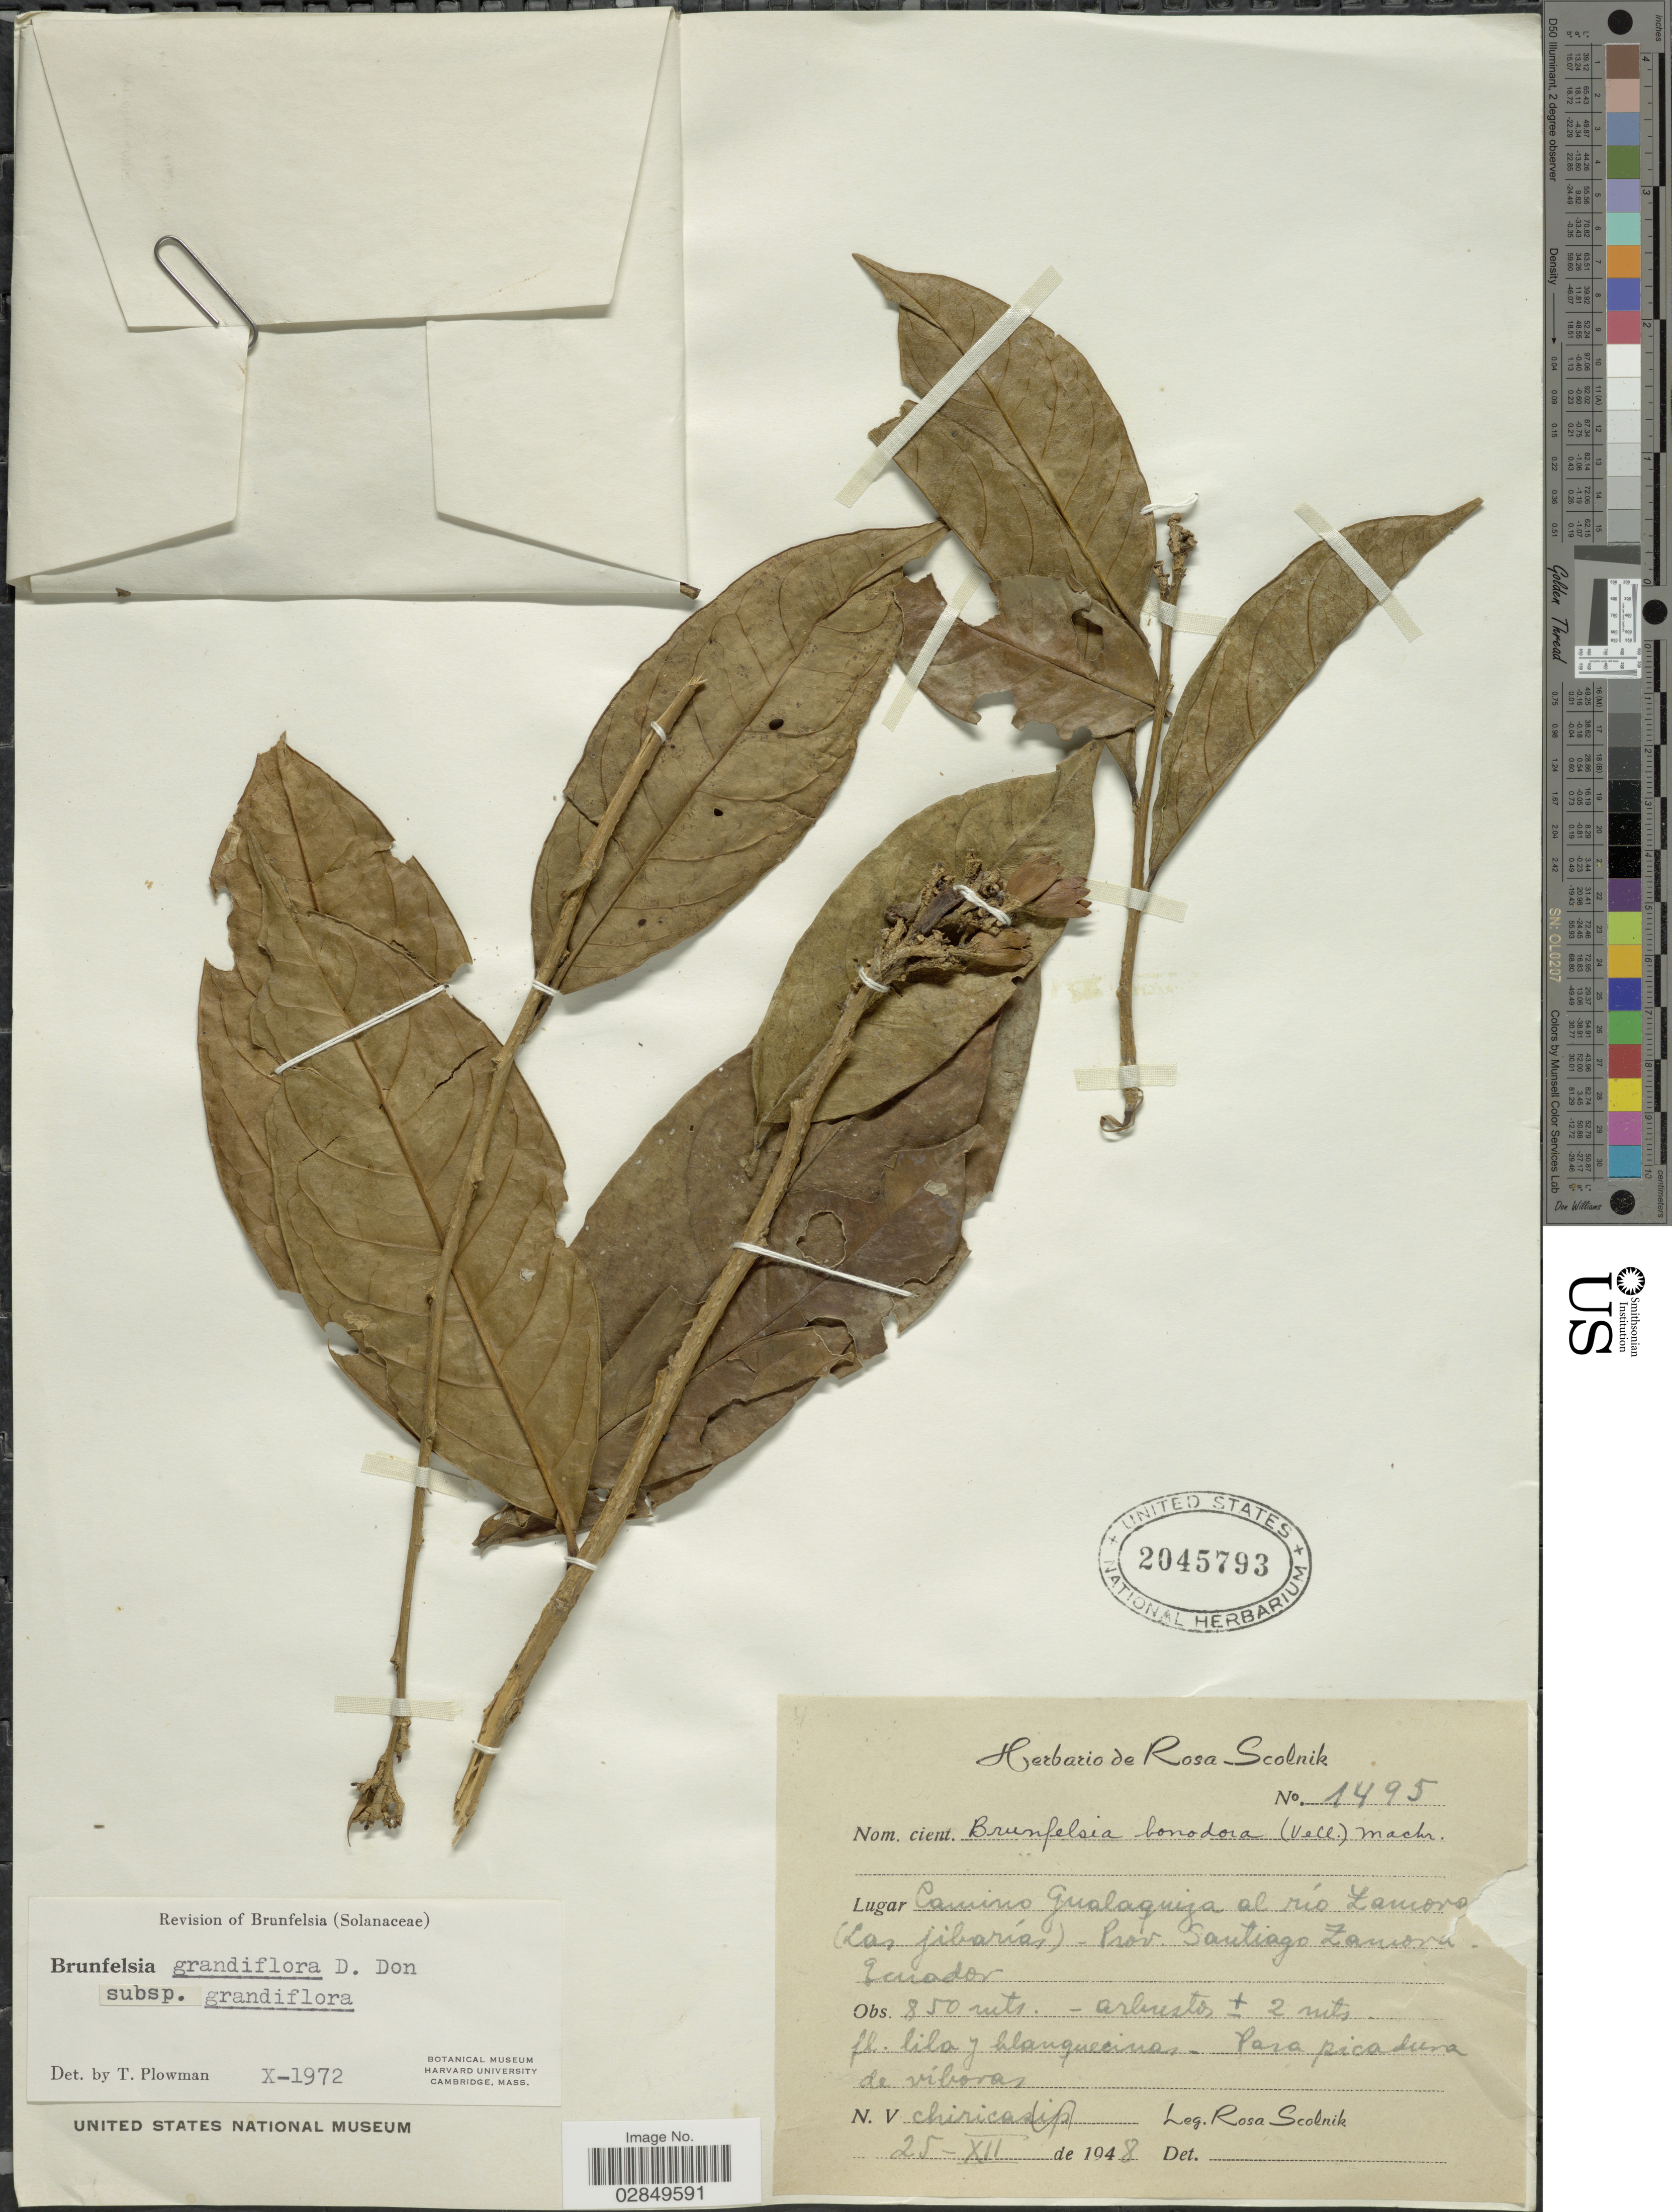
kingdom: Plantae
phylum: Tracheophyta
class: Magnoliopsida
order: Solanales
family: Solanaceae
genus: Brunfelsia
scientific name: Brunfelsia grandiflora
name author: D. Don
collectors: R. Scolnik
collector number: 1495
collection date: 1948-12-25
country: Ecuador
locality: Lugar Camino Gualaquiza al río Zamora (Las Jjibarías), Prov. Santiago Zamora.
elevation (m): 850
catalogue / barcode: US 2045793